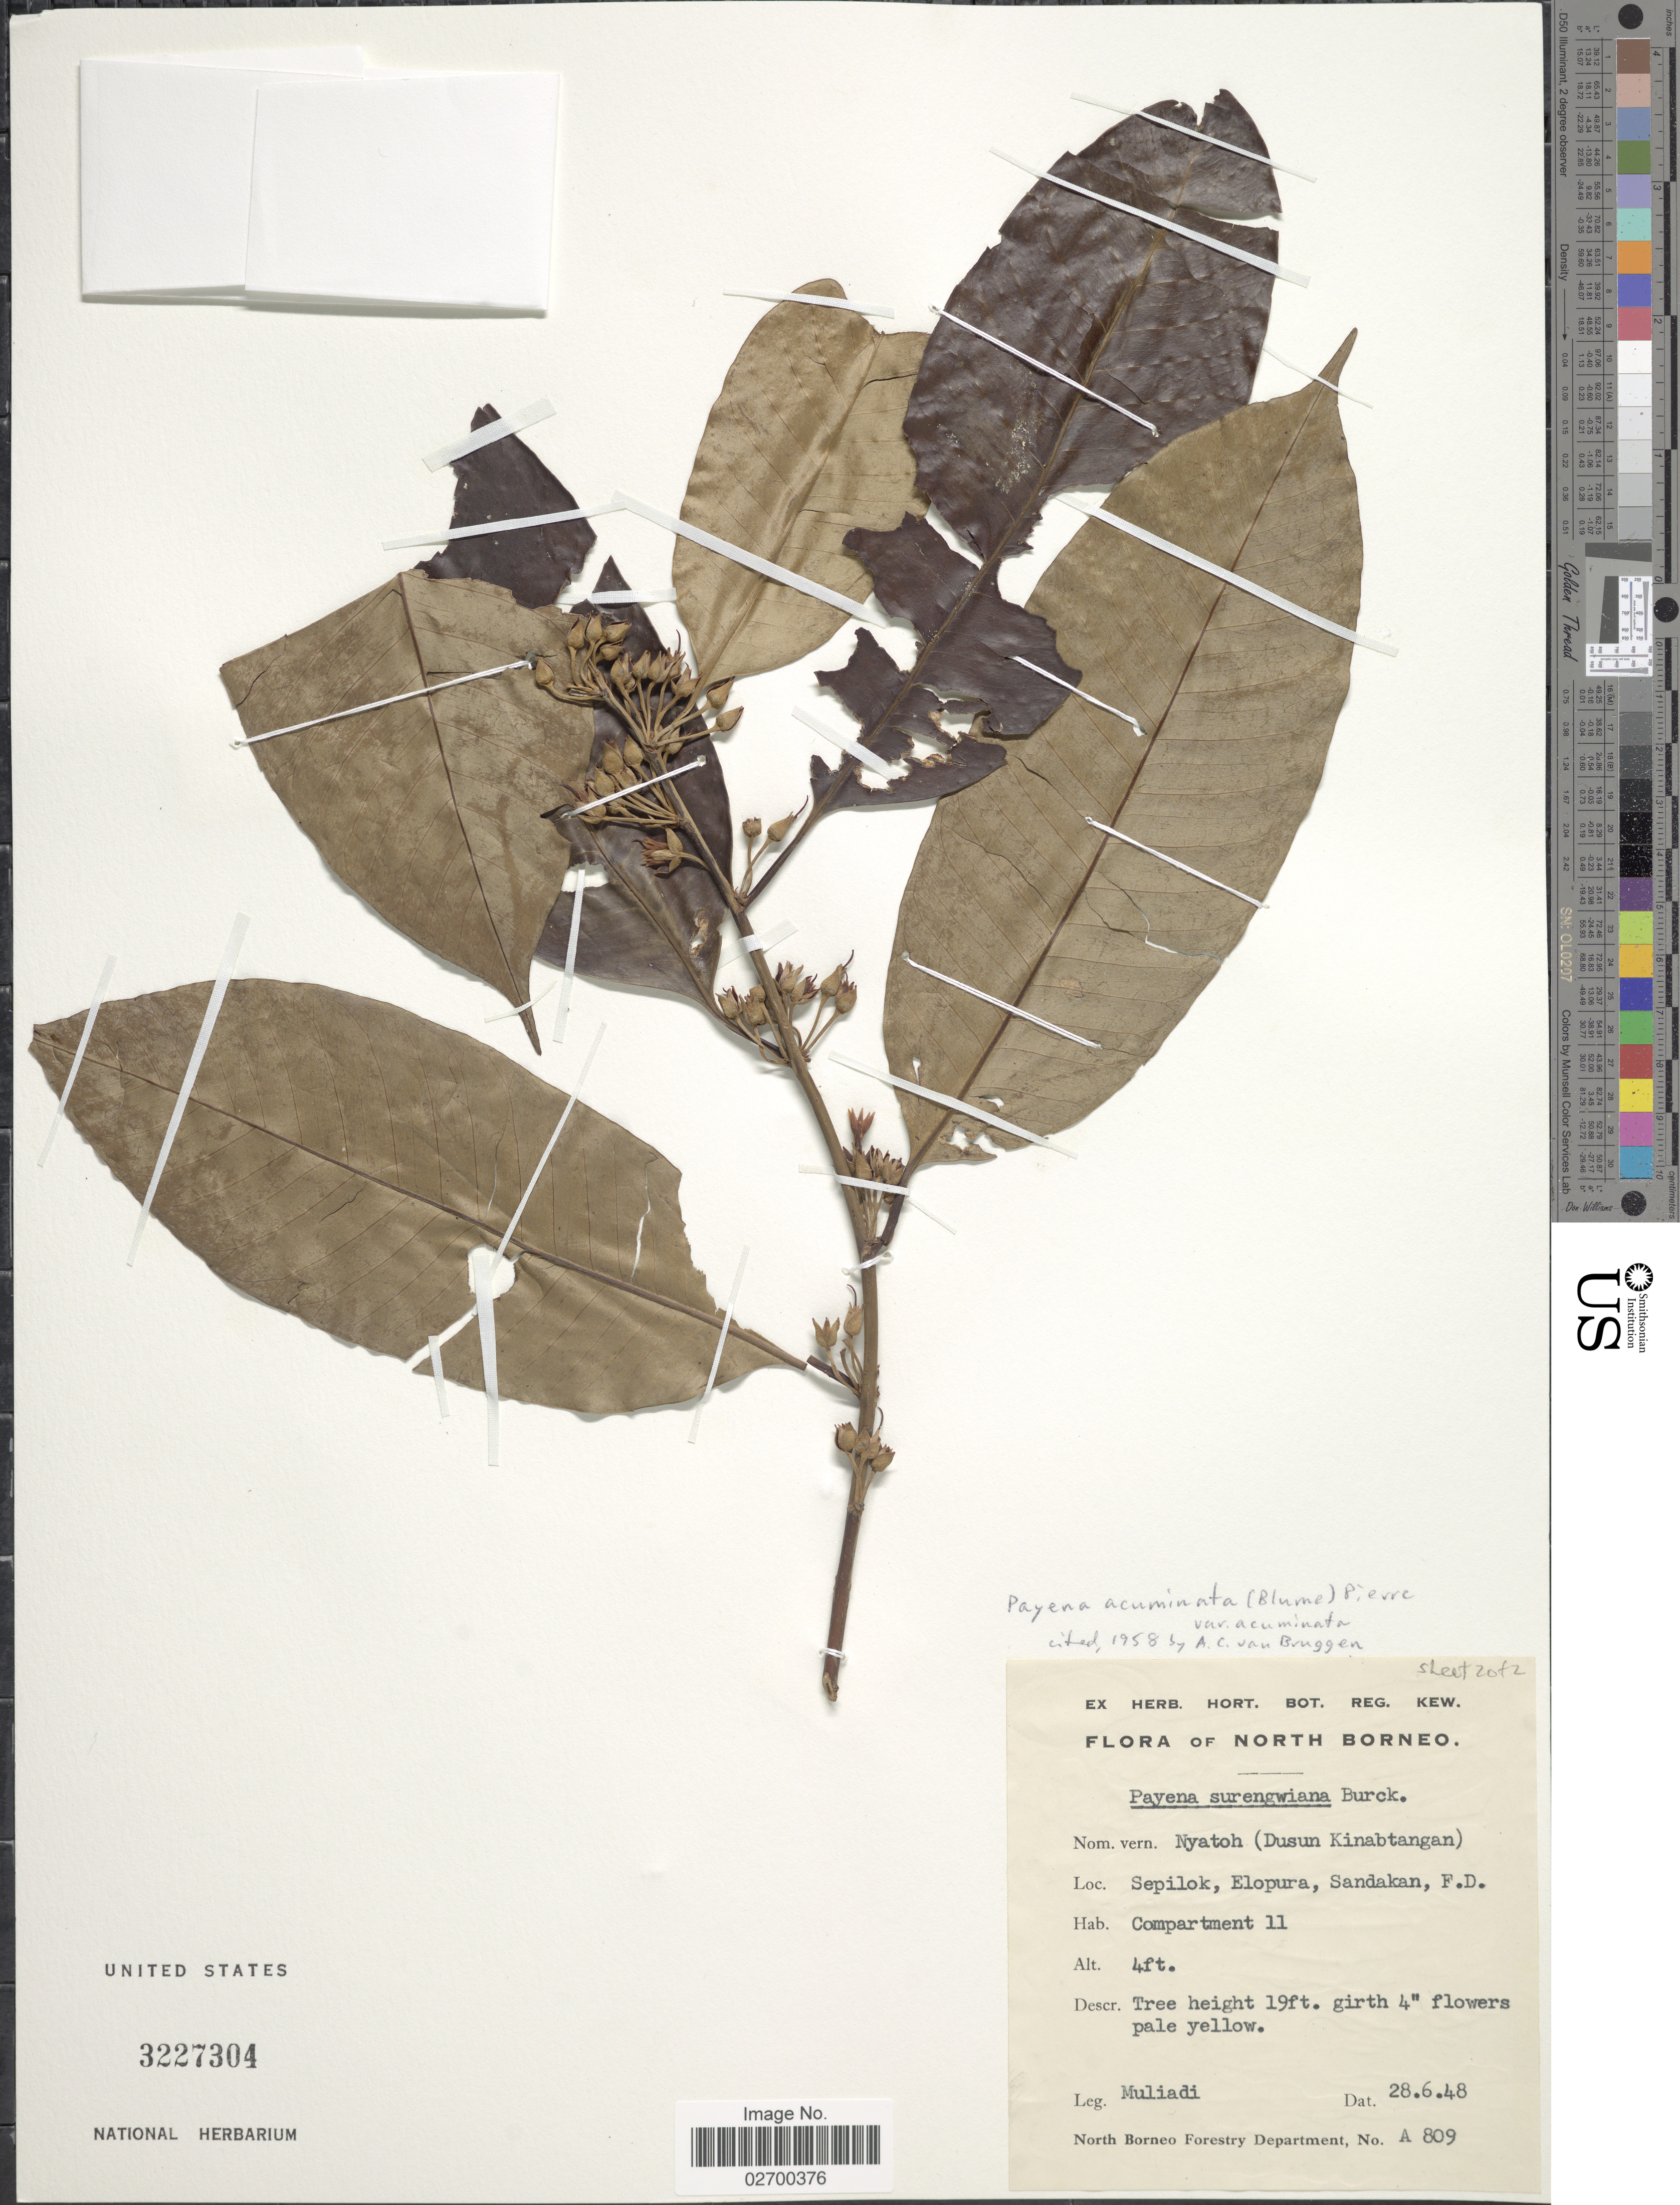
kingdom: Plantae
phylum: Tracheophyta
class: Magnoliopsida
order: Ericales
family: Sapotaceae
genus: Payena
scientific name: Payena acuminata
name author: (Blume) Pierre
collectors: -. Muliadi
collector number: A809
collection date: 1948-06-28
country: Malaysia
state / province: Sabah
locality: North Borneo. Sepilok, Elopura, Sandakan, F.D. Compartment 11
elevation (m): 1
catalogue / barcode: US 3227304